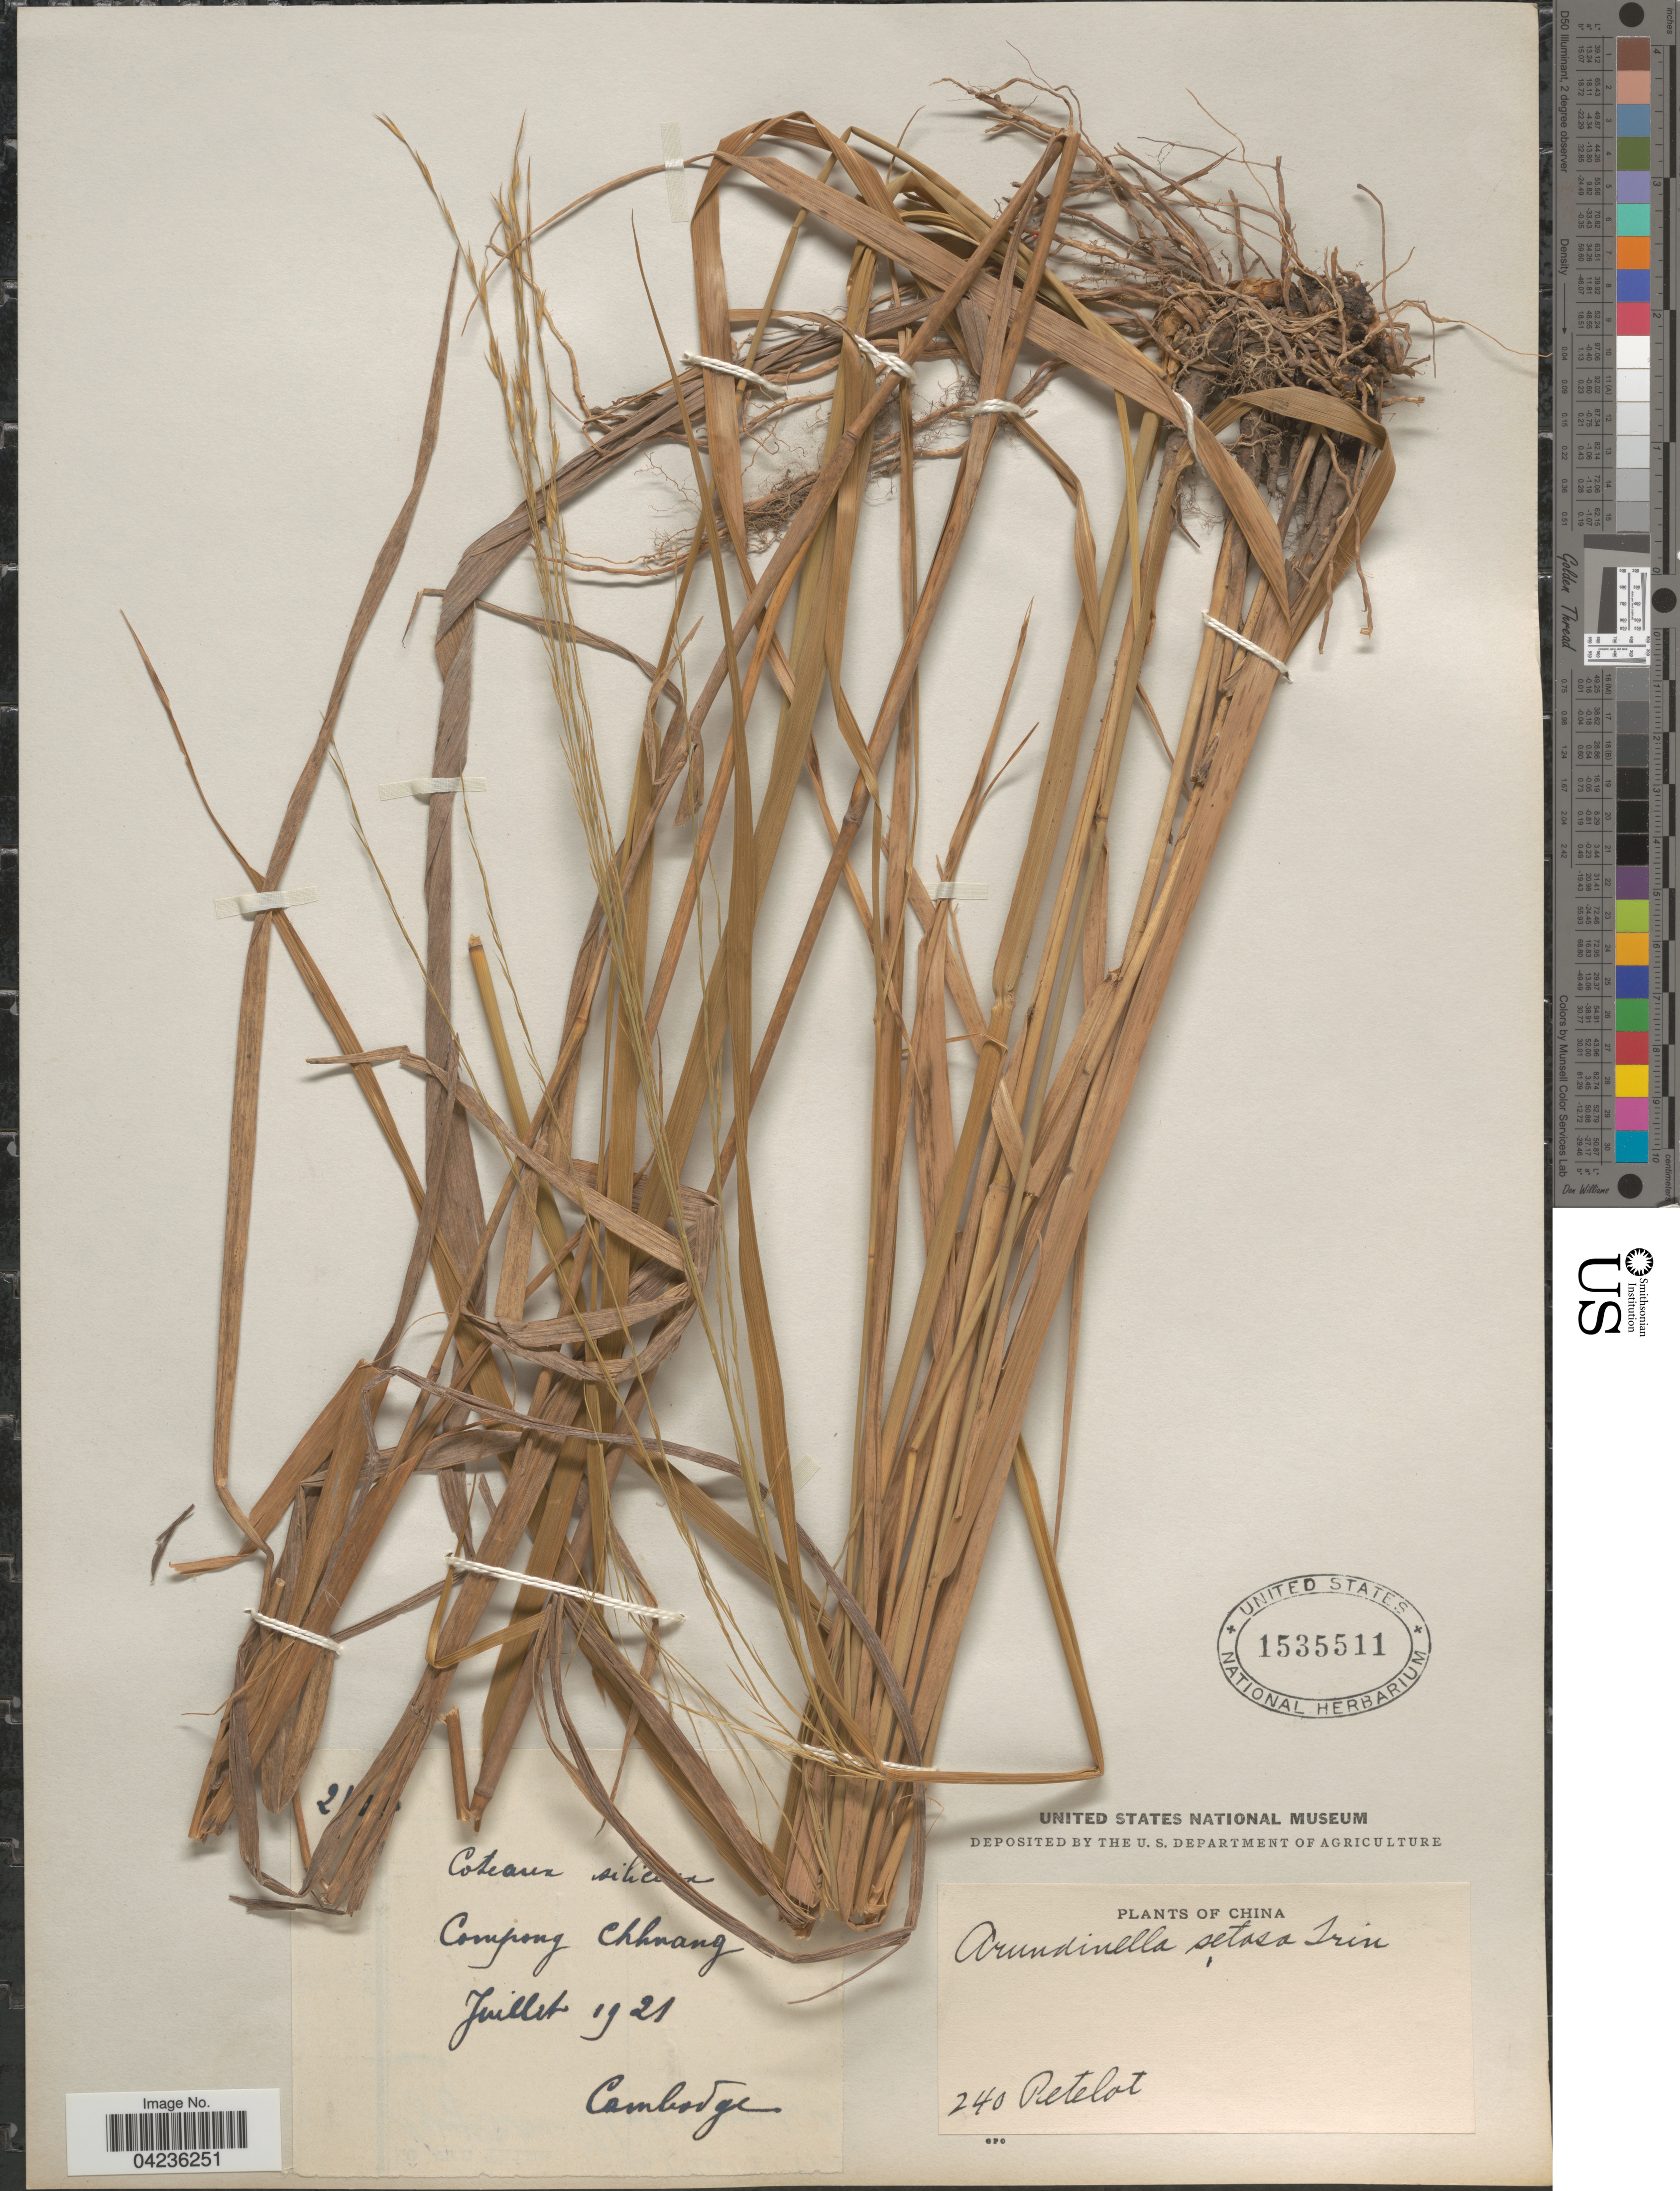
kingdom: Plantae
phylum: Tracheophyta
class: Liliopsida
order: Poales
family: Poaceae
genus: Arundinella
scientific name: Arundinella setosa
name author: Trin.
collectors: Pételot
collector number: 240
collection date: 1921-07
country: China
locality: Coteaux silic [illegible text] Campong Chhnang.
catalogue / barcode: US 1535511